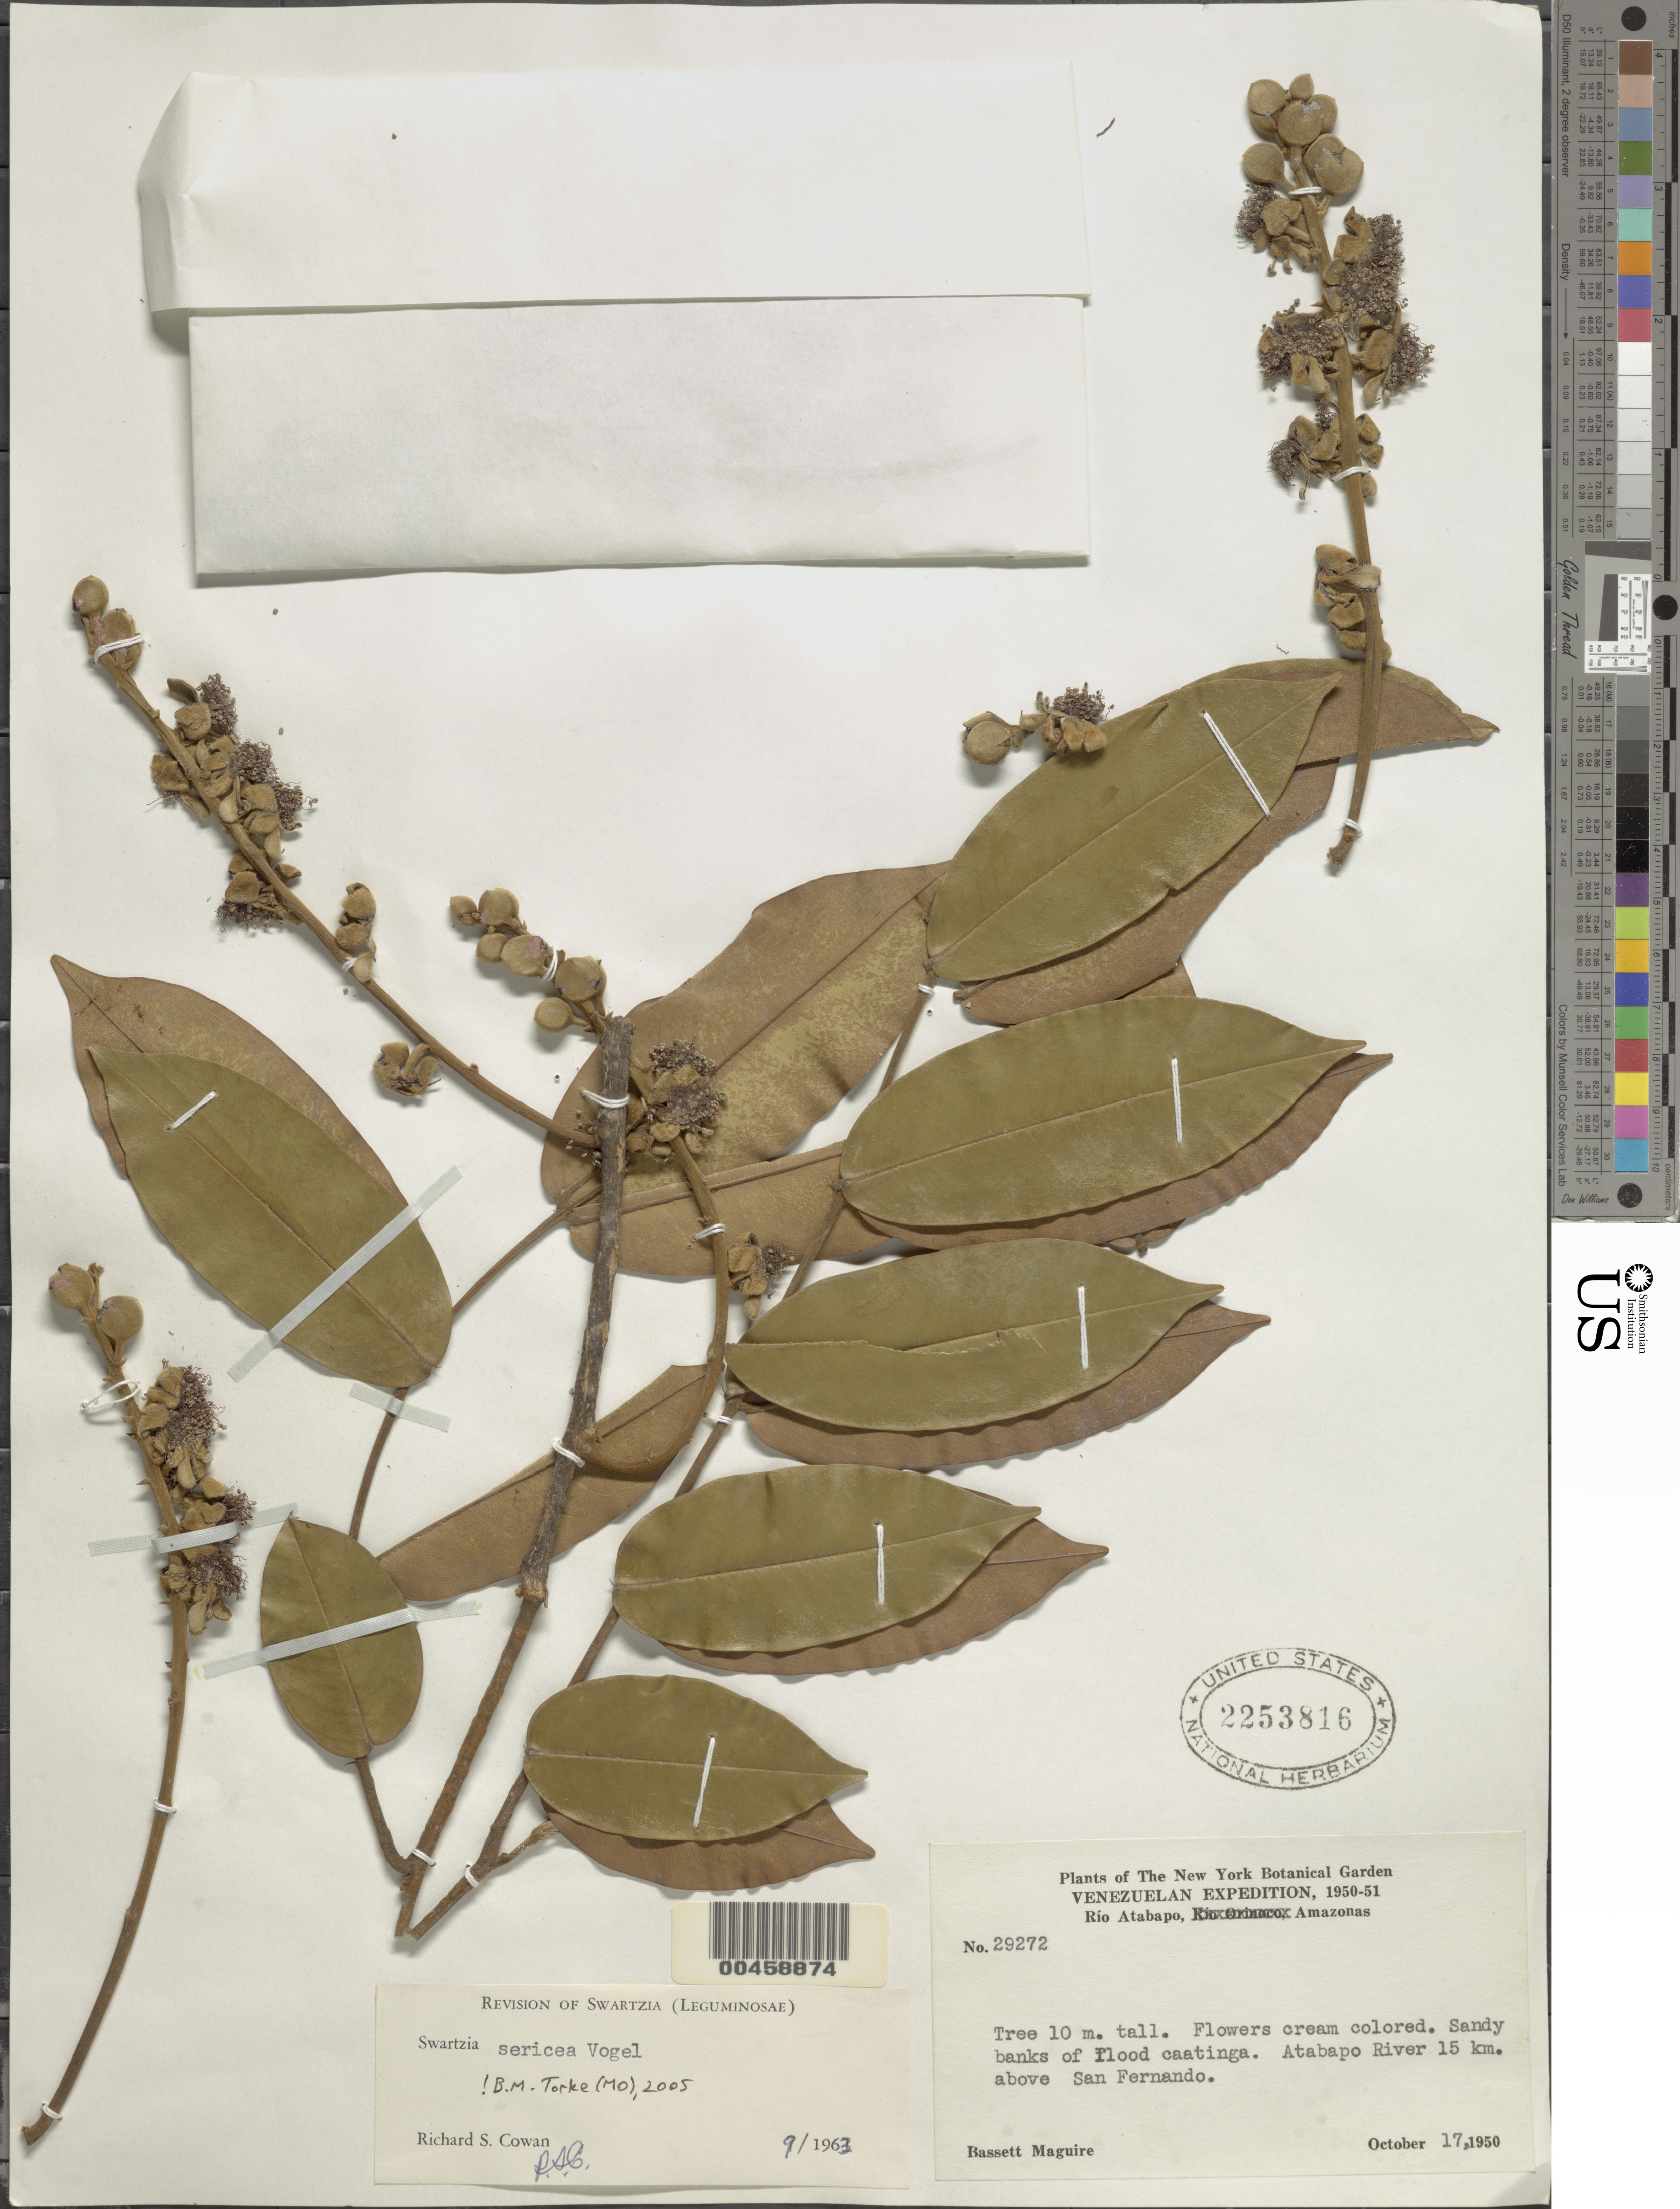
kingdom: Plantae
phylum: Tracheophyta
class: Magnoliopsida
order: Fabales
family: Fabaceae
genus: Swartzia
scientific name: Swartzia sericea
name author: Vogel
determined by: Cowan, R. S.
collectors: B. Maguire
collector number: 29272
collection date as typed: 17 Oct 1950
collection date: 1950-10-17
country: Venezuela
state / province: Amazonas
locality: Rio atabapo 15 km above san fernando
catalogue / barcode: US 2253816